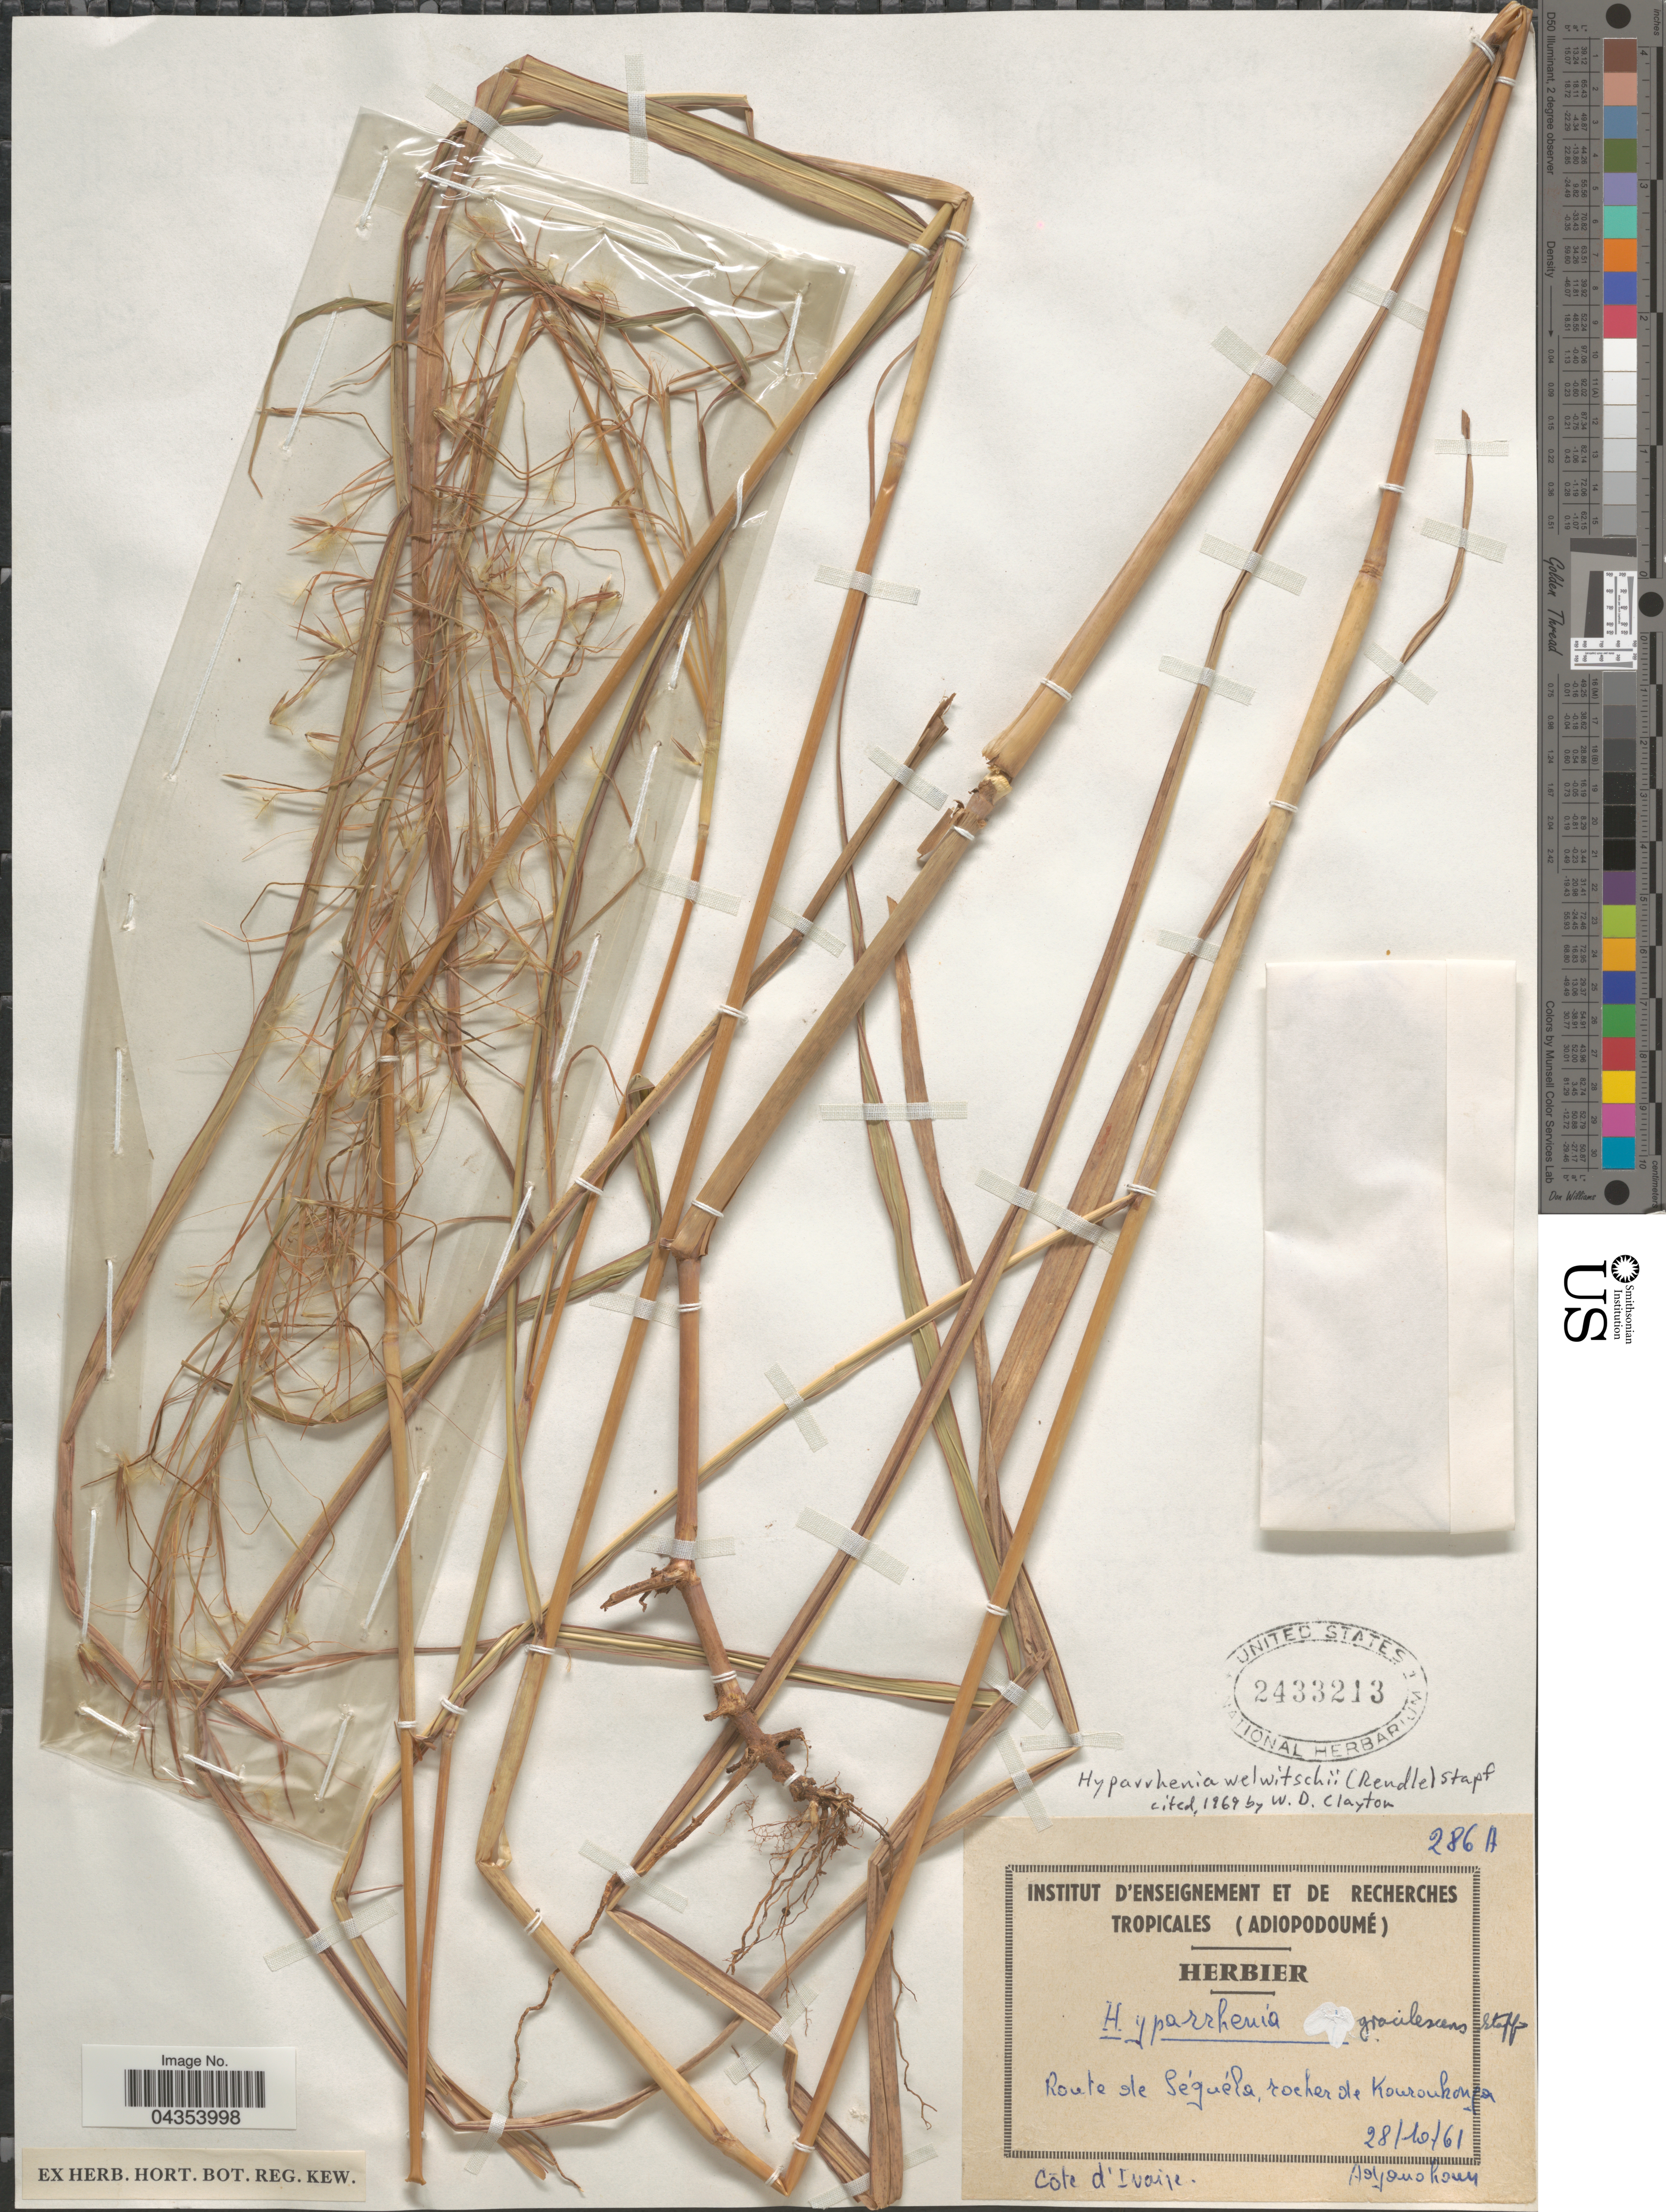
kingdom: Plantae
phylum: Tracheophyta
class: Liliopsida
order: Poales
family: Poaceae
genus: Hyparrhenia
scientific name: Hyparrhenia welwitschii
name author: (Rendle) Stapf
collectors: Adjanohoun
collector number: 286A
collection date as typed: Transcribed d/m/y: 28/10/61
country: Ivory Coast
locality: Route de Séguéla, rocher de Kourouhonga. Cote d'Ivoire.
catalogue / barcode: US 2433213